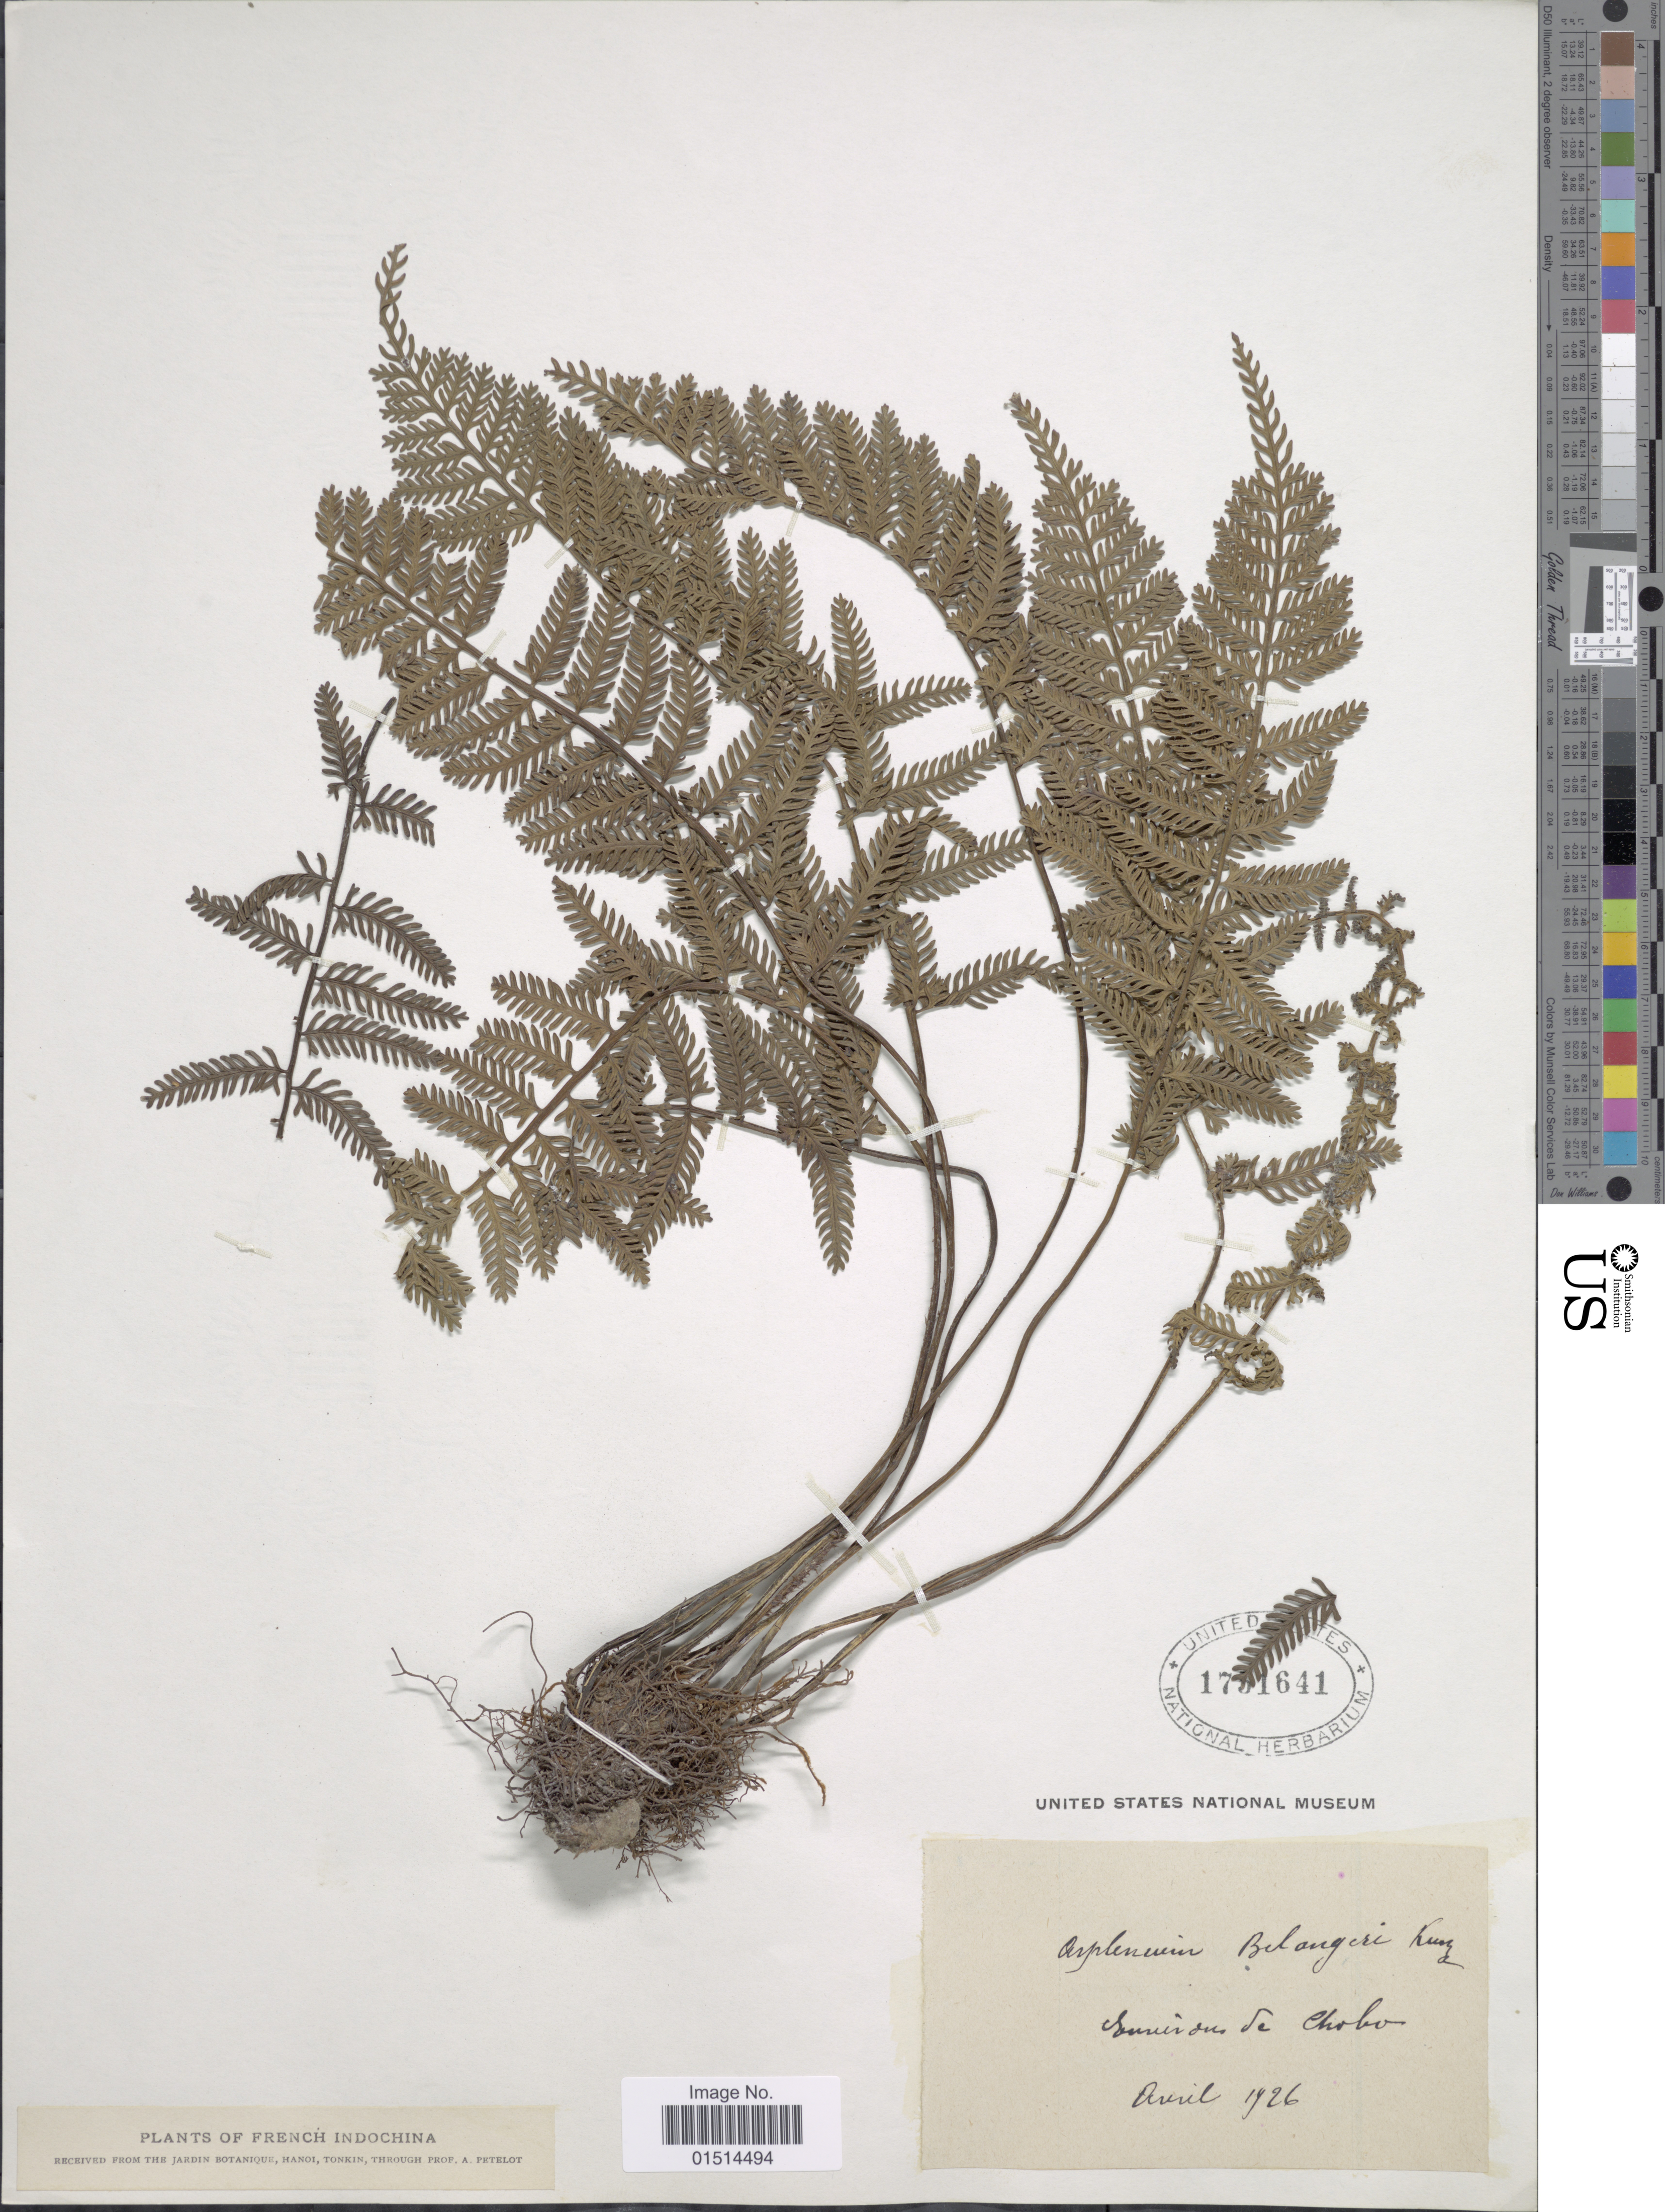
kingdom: Plantae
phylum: Tracheophyta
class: Polypodiopsida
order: Polypodiales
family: Aspleniaceae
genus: Asplenium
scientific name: Asplenium belangeri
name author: Bory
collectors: A. Petelot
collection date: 1926-04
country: Vietnam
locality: French Indochina, environs de Chapa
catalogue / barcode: US 1751641